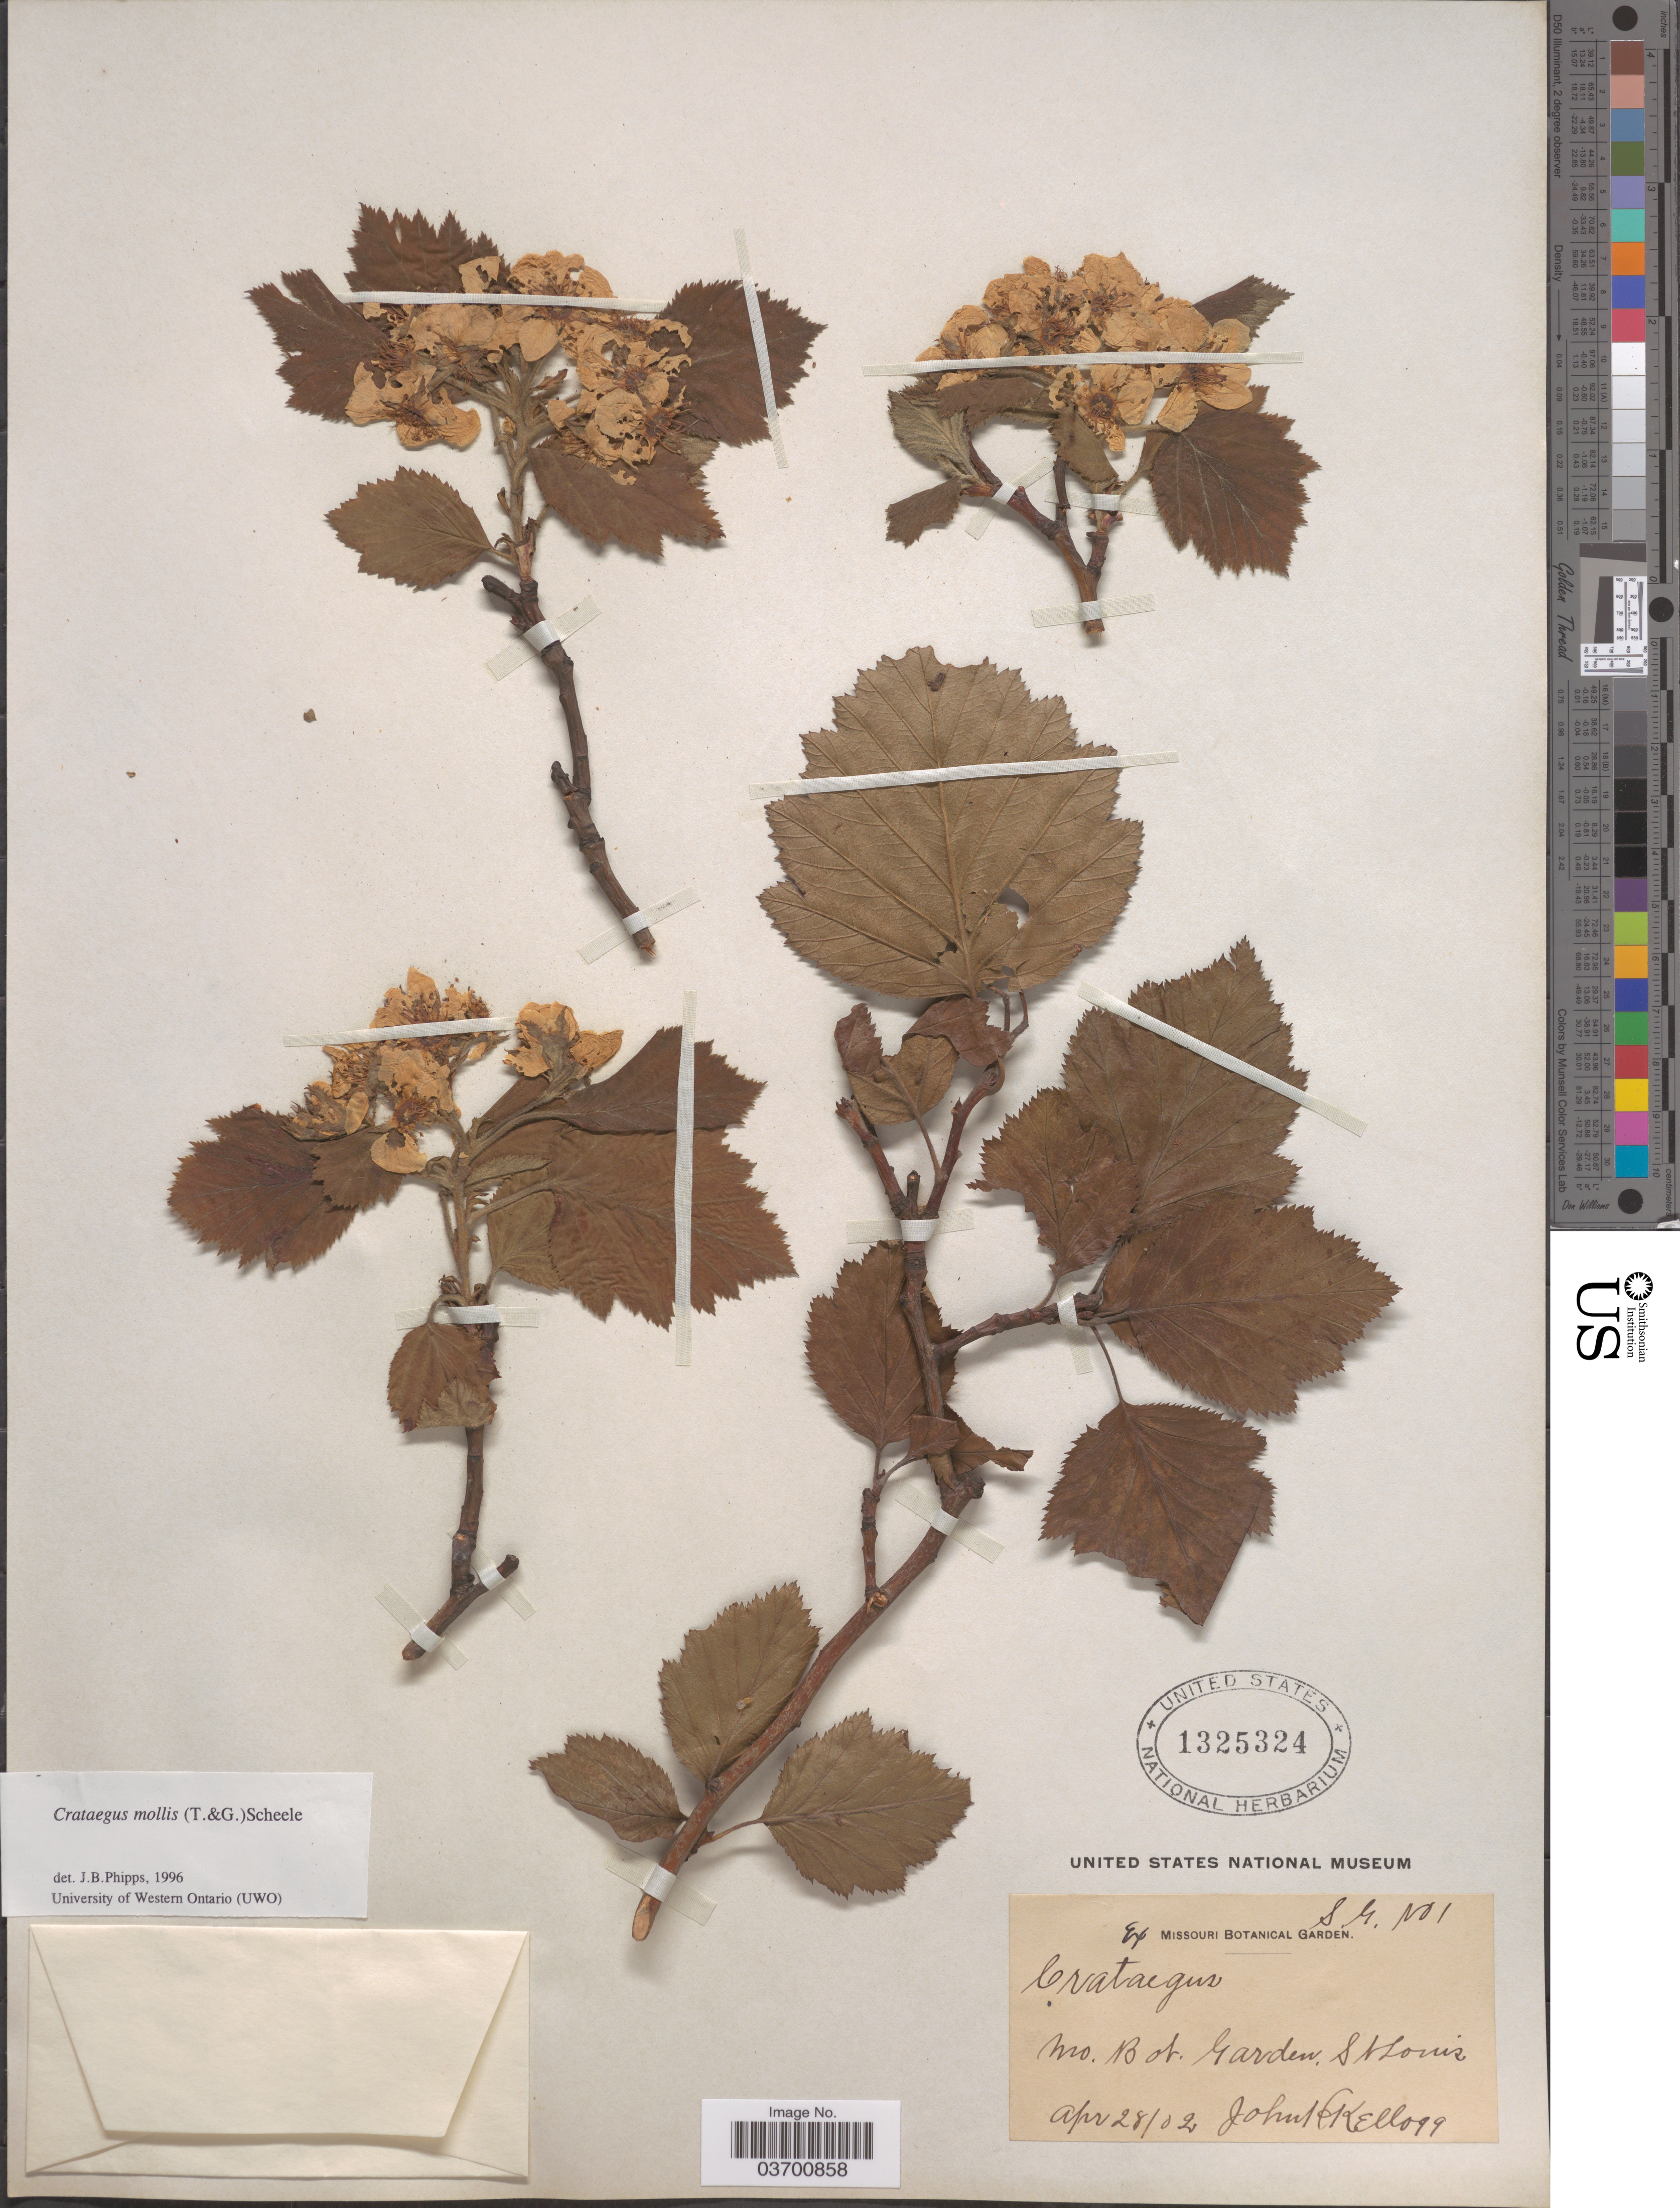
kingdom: Plantae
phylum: Tracheophyta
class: Magnoliopsida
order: Rosales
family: Rosaceae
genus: Crataegus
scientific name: Crataegus mollis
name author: (Torr. & A. Gray) Scheele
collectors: J. H. Kellogg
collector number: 1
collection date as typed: Transcribed d/m/y: 28/4/2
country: United States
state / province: Missouri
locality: Mo. Bot. Gardens, St. Louis.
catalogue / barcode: US 1325324